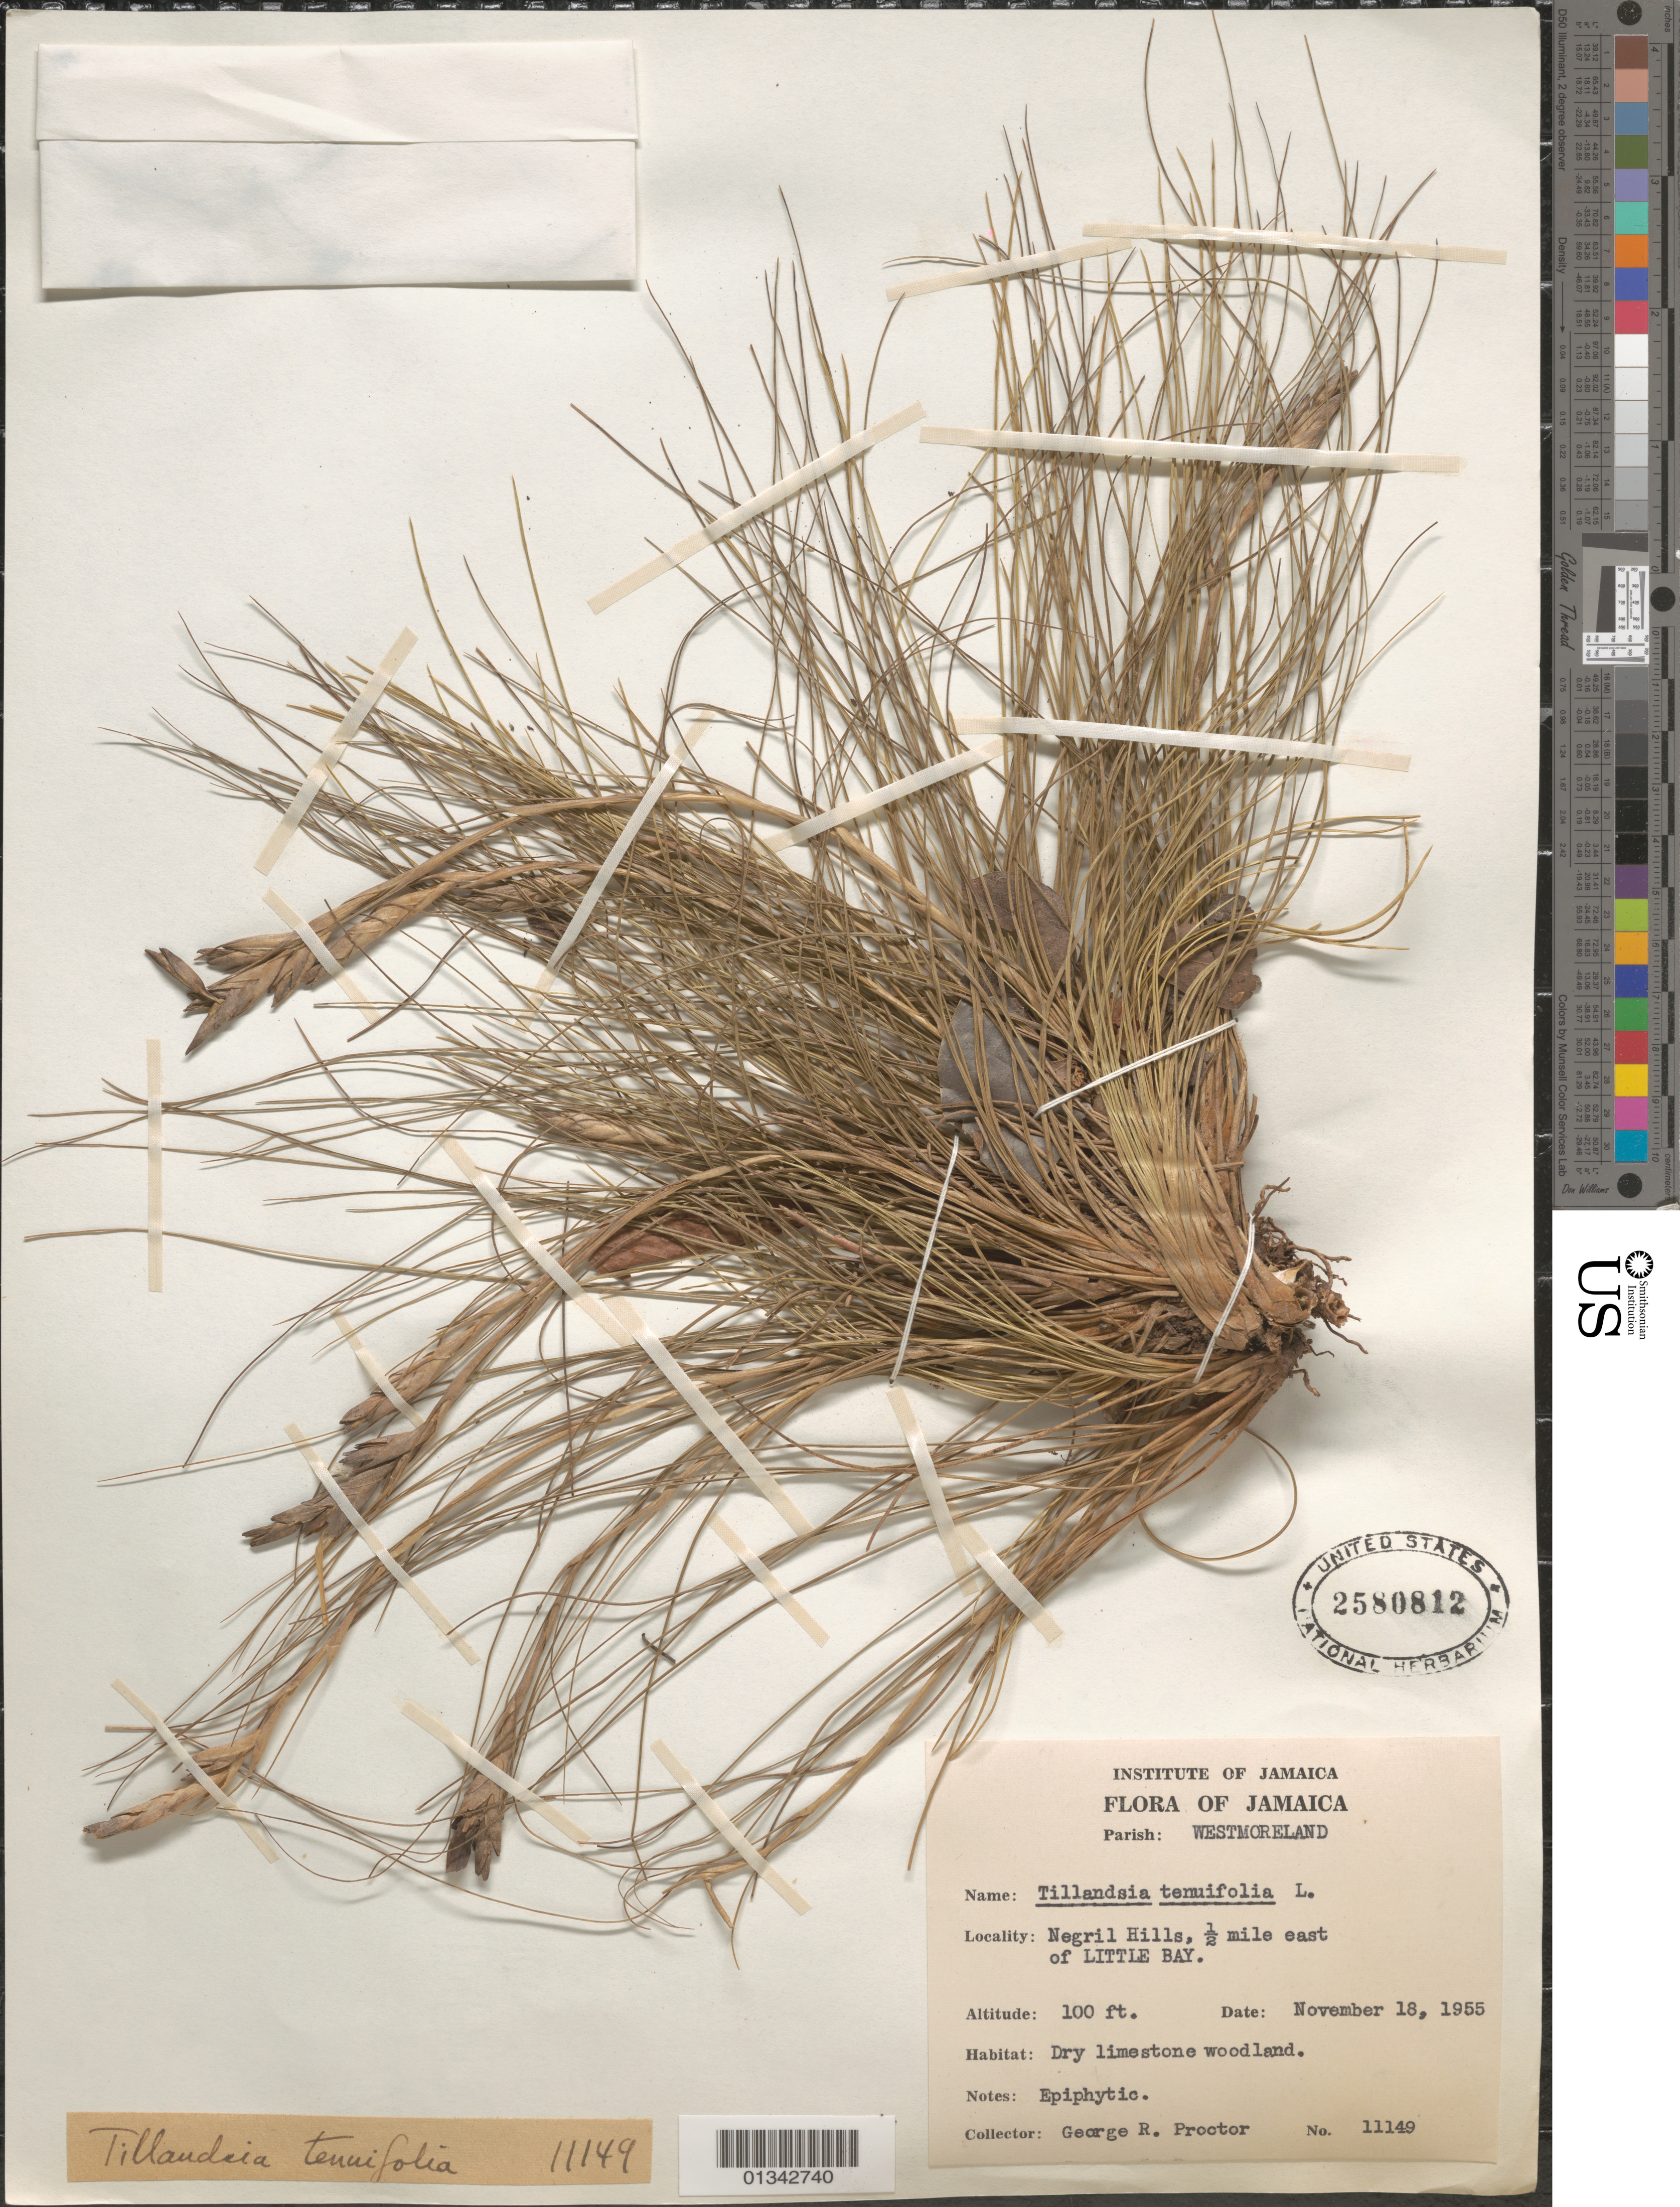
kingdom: Plantae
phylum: Tracheophyta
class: Liliopsida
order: Poales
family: Bromeliaceae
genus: Tillandsia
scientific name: Tillandsia tenuifolia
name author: L.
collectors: G. R. Proctor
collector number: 11149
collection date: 1955-11-18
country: Jamaica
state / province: Westmoreland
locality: Negril Hills, 1/2 mile E of Little Bay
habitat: Dry limestone woodland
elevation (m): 30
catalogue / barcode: US 2580812